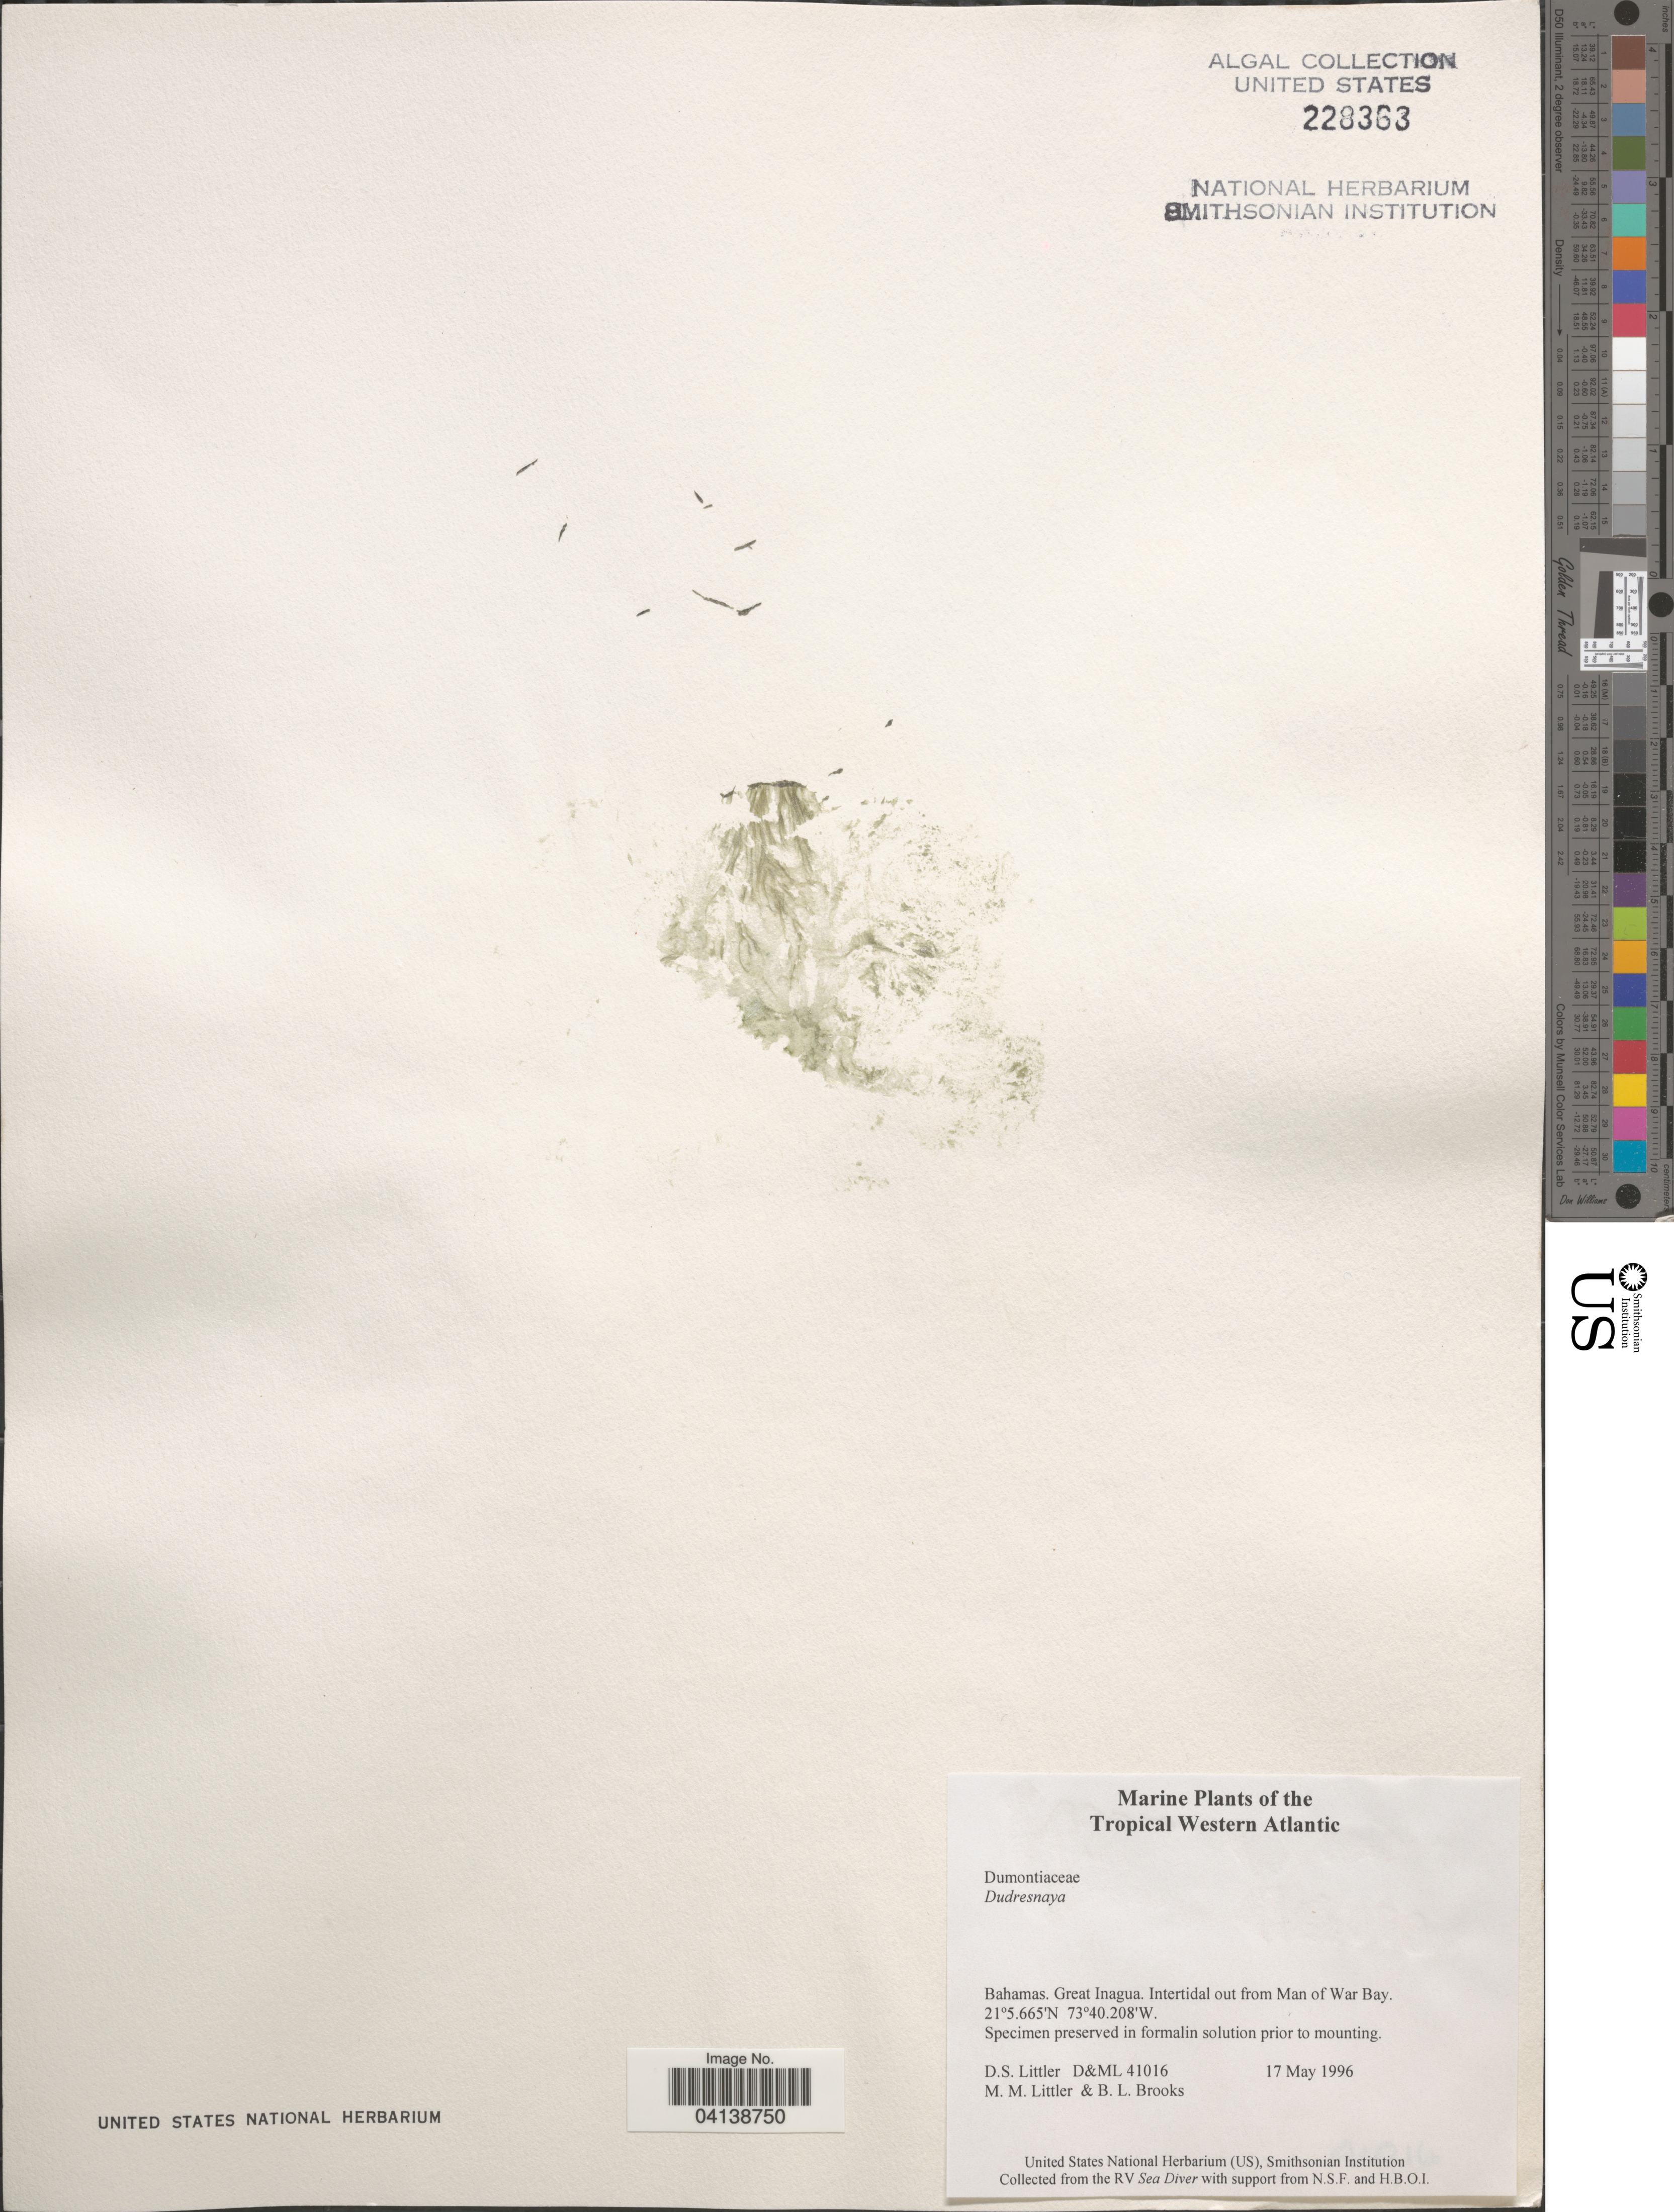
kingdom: Plantae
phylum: Rhodophyta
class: Florideophyceae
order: Gigartinales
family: Dumontiaceae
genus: Dudresnaya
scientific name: Dudresnaya sp.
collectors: D. S. Littler & B. Brooks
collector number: D&ML41016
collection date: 1996-05-17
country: Bahamas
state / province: Inagua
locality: The Tropical Western Atlantic. Great Inagua. Intertidal out from Man of War Bay.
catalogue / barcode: US 228363